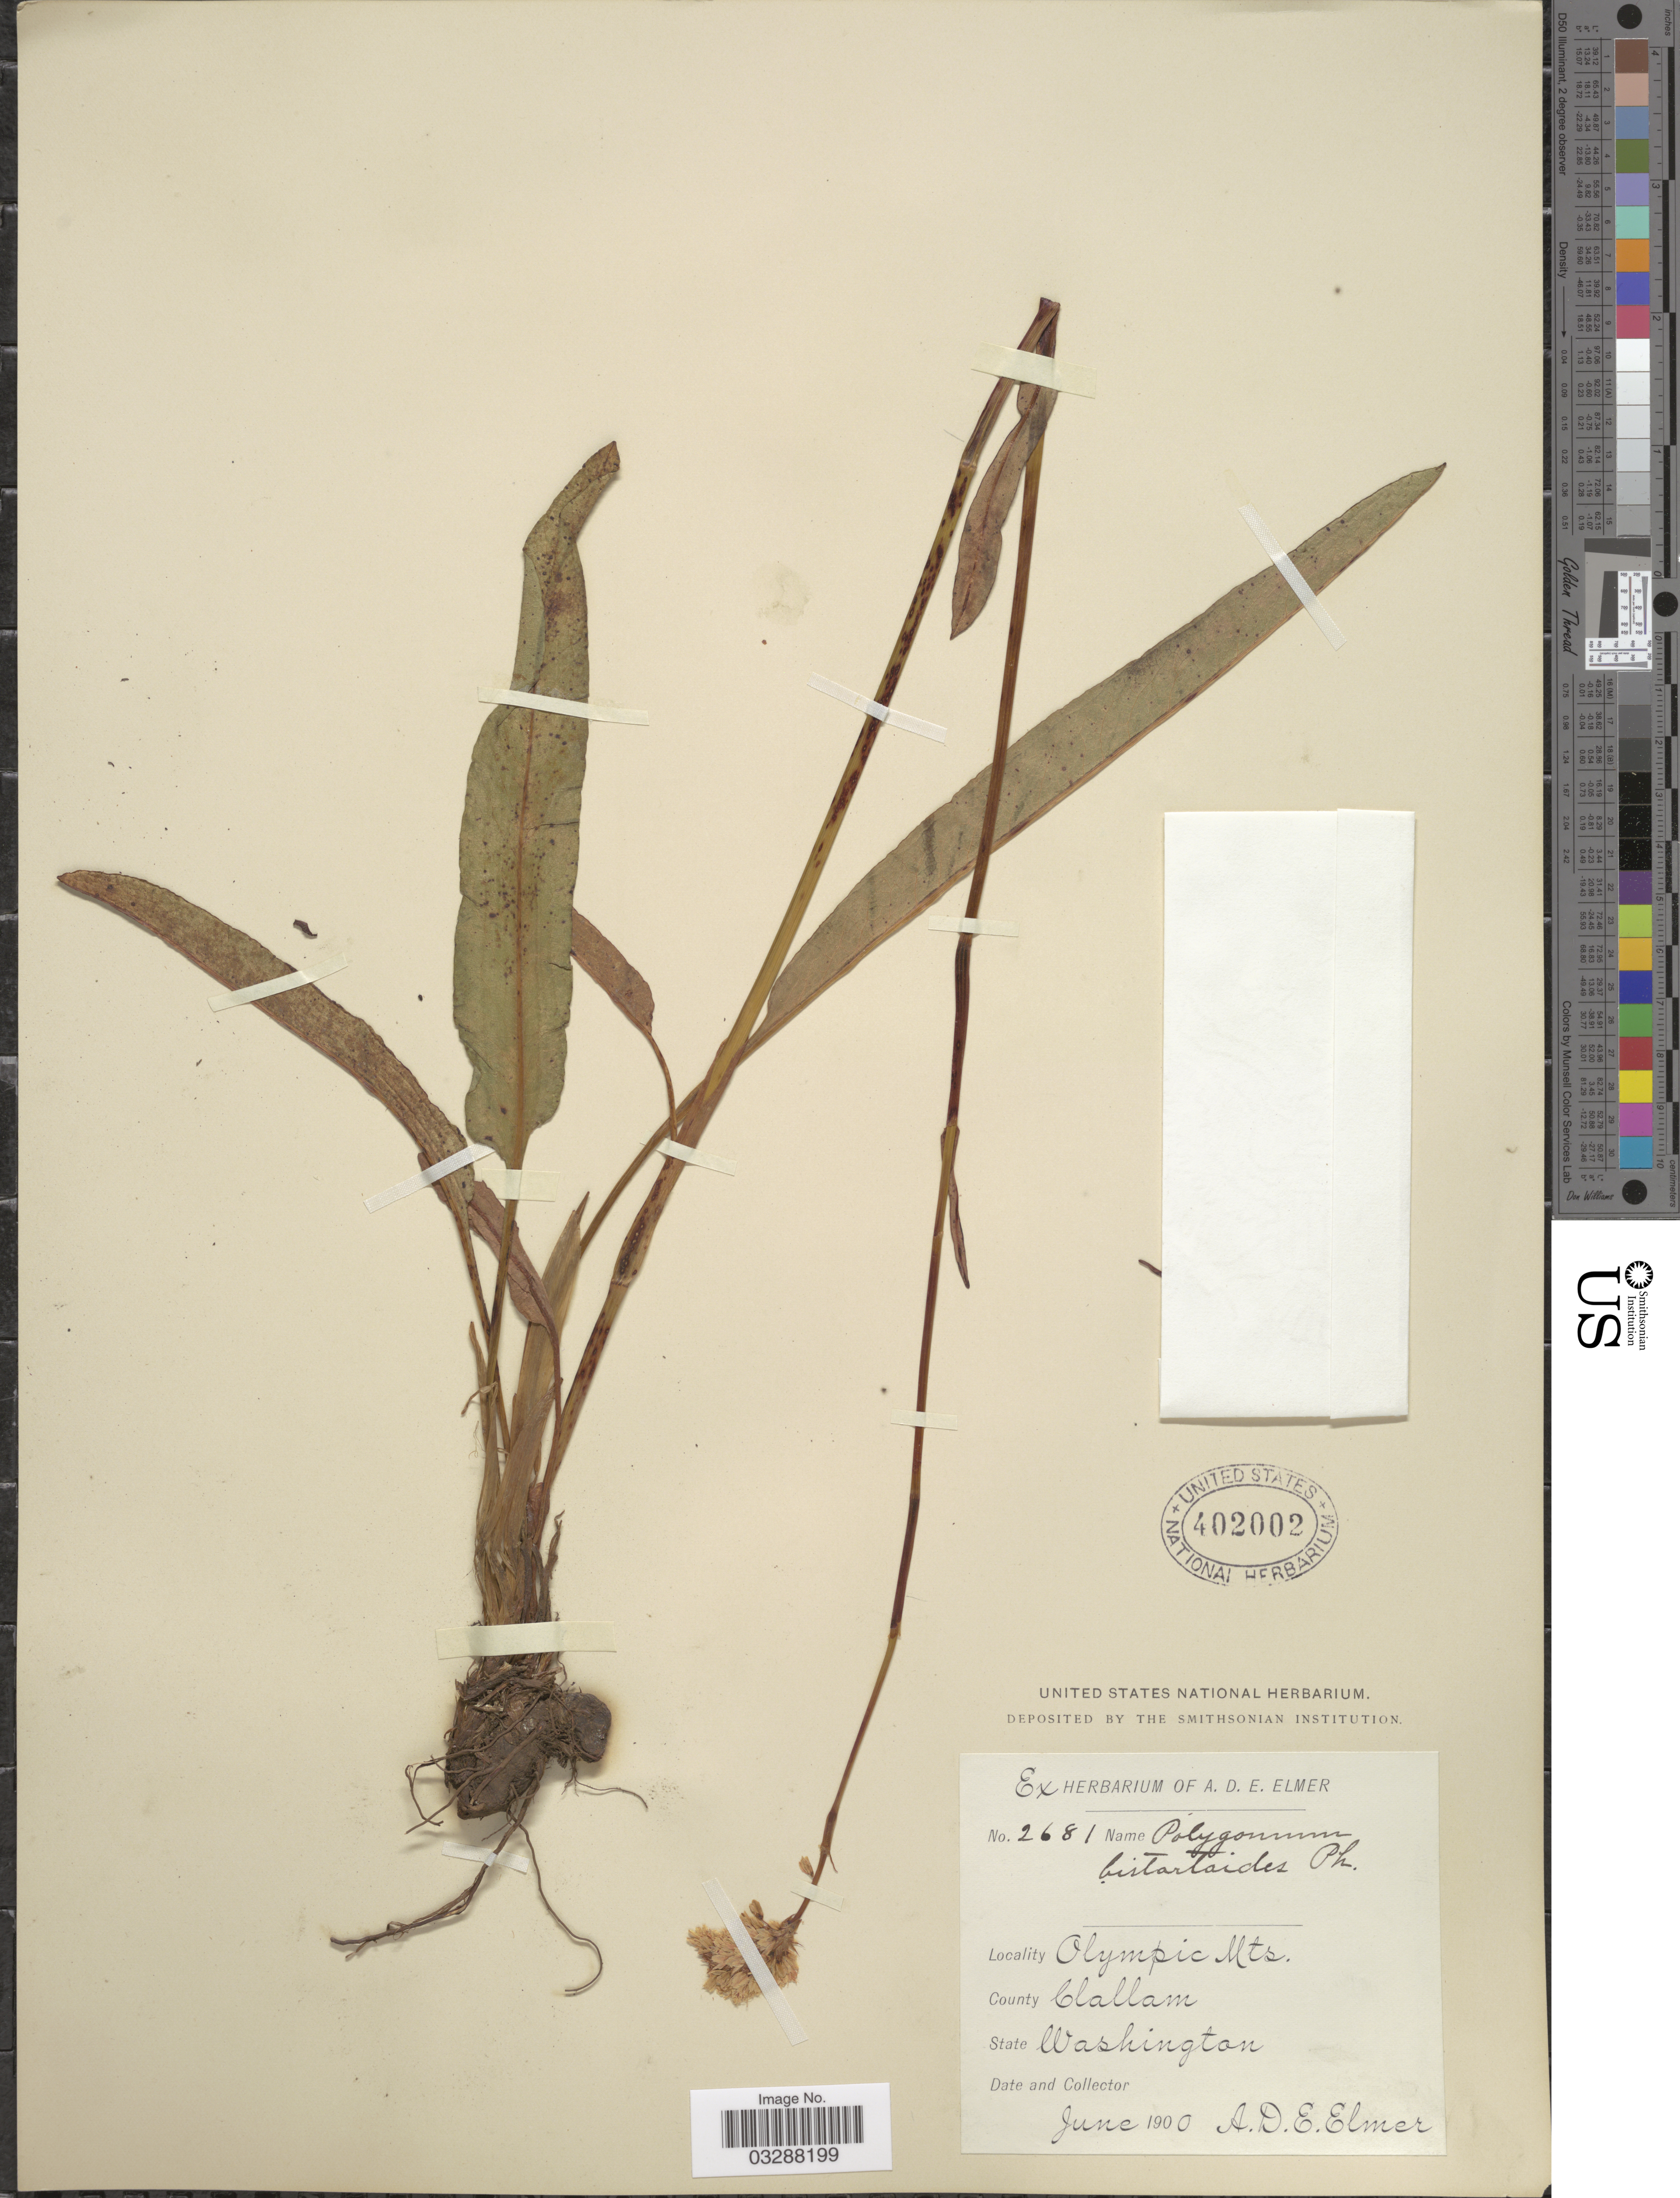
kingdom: Plantae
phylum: Tracheophyta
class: Magnoliopsida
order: Caryophyllales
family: Polygonaceae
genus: Bistorta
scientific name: Bistorta bistortoides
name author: (Pursh) Small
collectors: A. D. E. Elmer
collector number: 2681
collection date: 1900-06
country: United States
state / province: Washington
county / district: Clallam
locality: Olympic Mts. County Clallam.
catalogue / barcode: US 402002